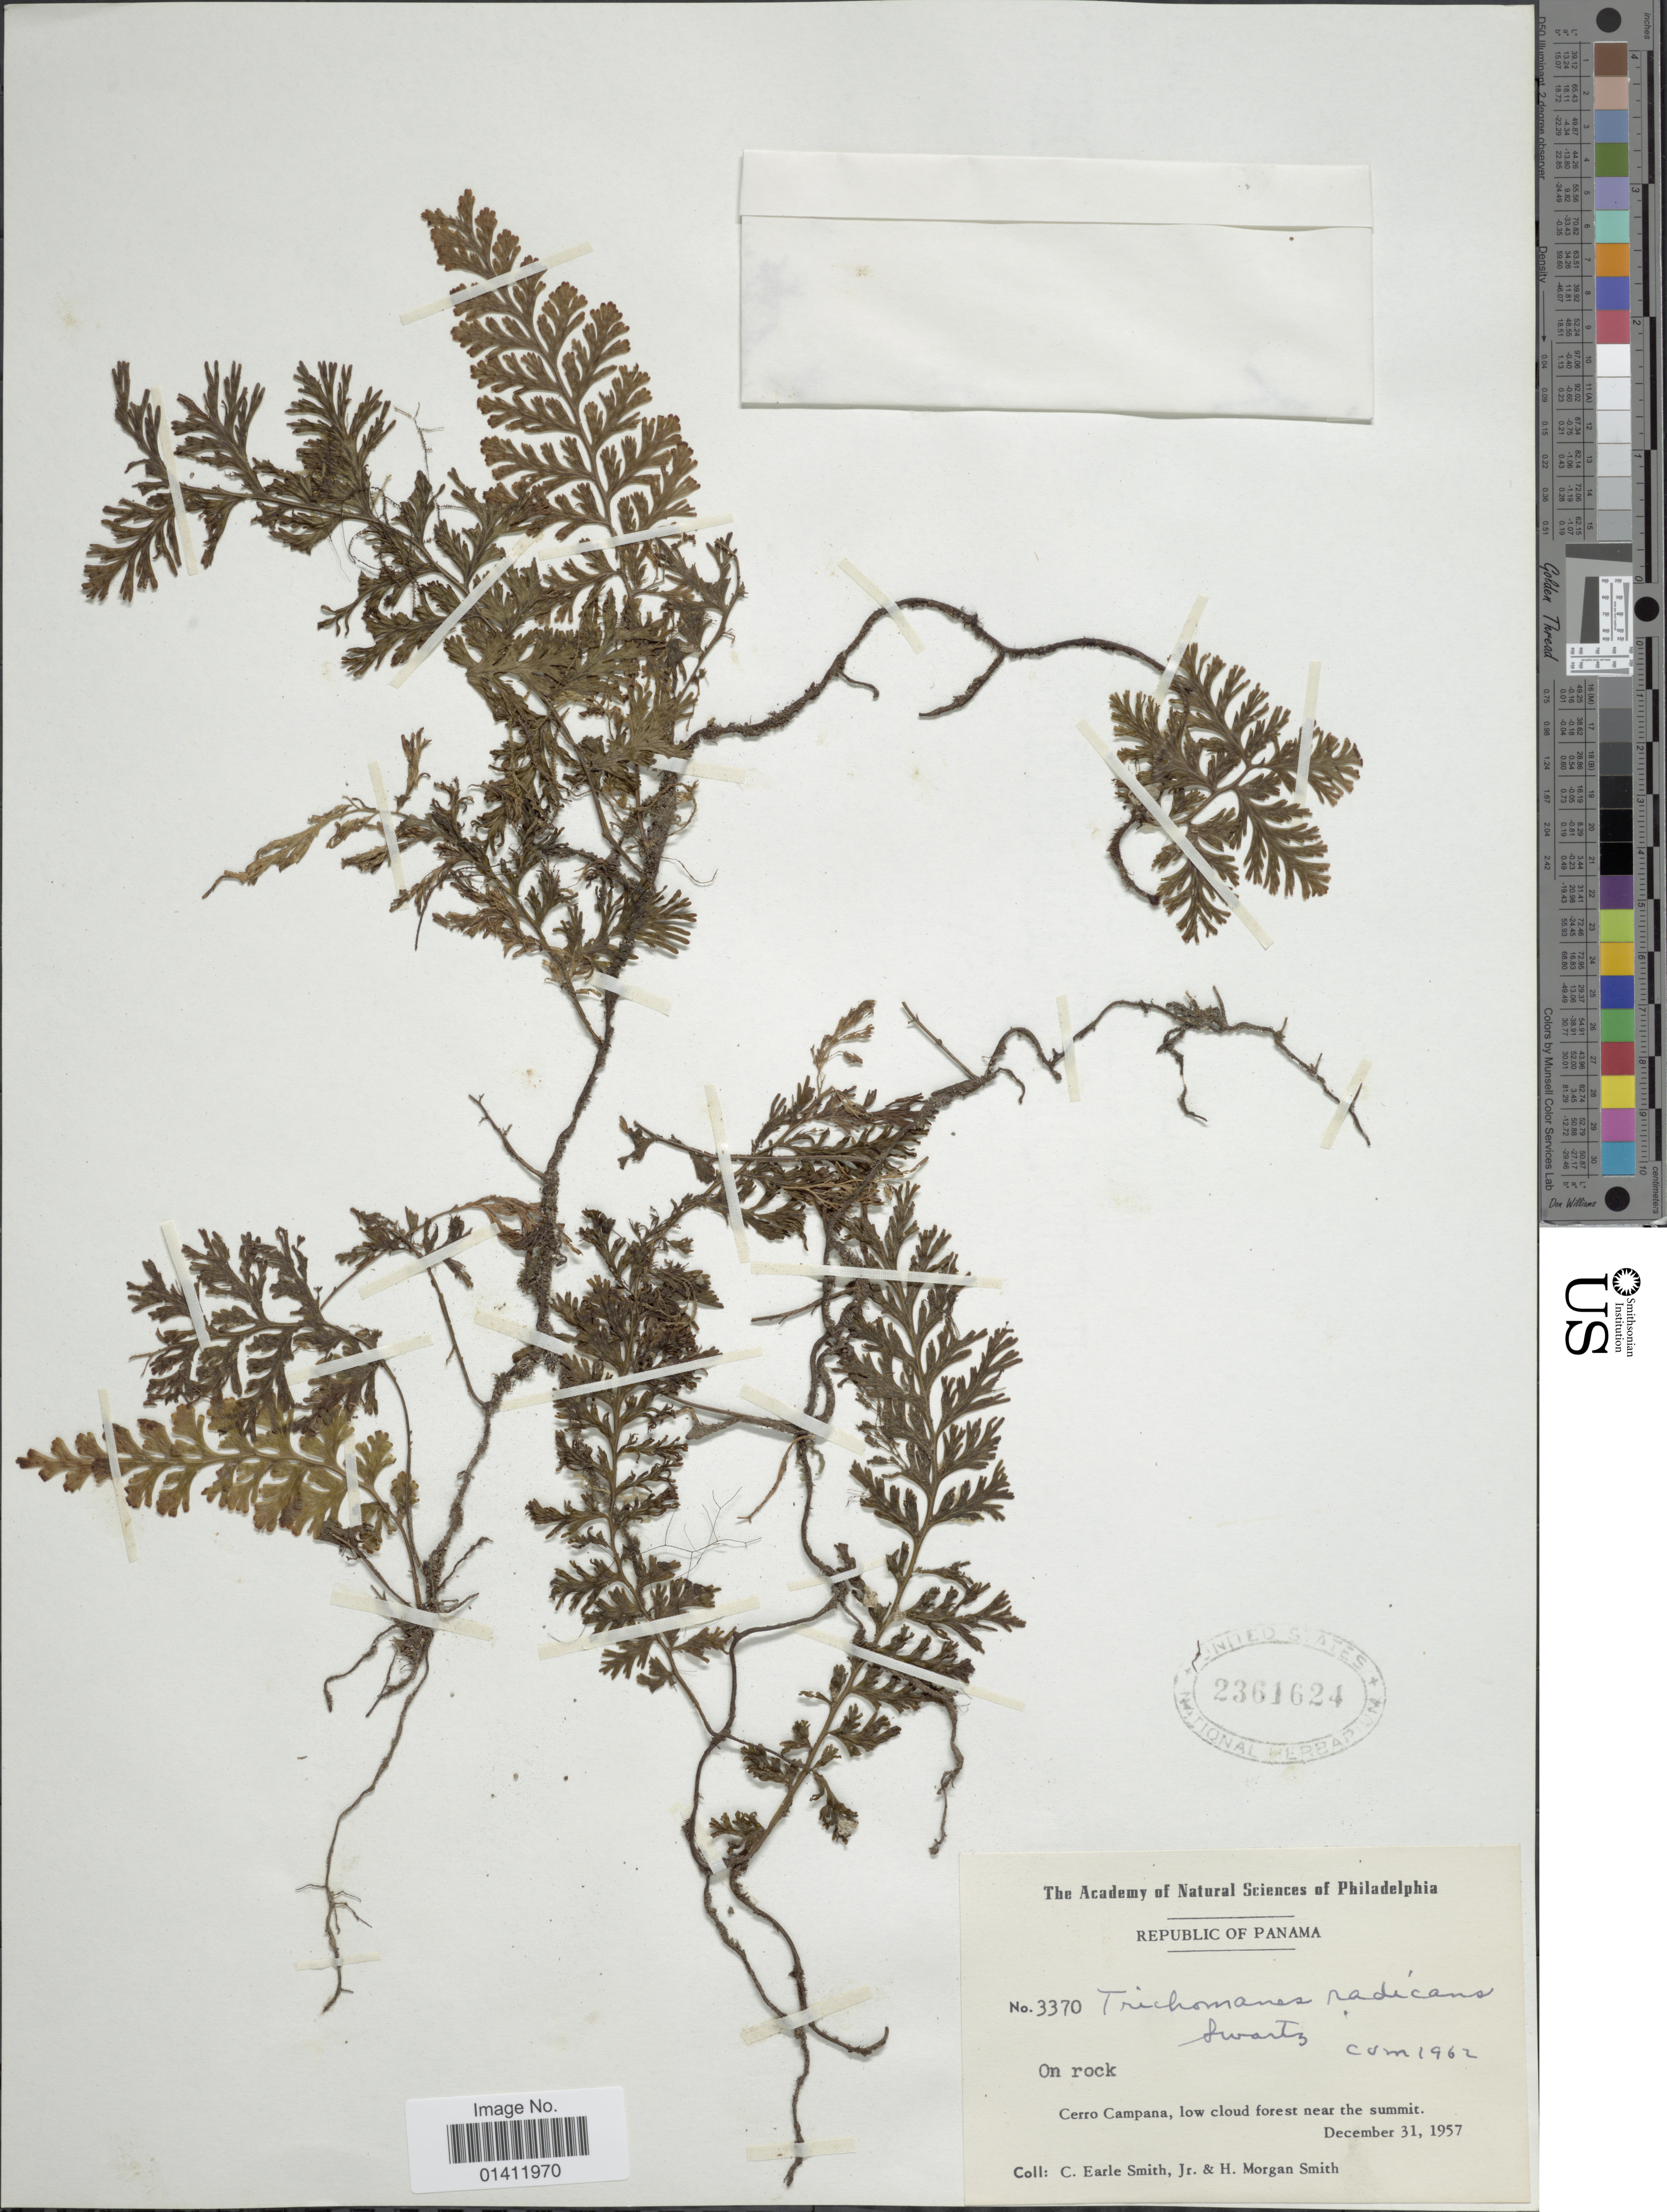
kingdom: Plantae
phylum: Tracheophyta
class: Polypodiopsida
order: Hymenophyllales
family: Hymenophyllaceae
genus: Vandenboschia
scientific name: Vandenboschia radicans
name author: (Sw.) Copel.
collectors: C. E. Smith Jr., J. Smith & H. M. Smith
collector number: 3370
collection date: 1957-12-31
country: Panama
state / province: Panamá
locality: Cerro Campana. Republic of Panama.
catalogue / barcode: US 2361624